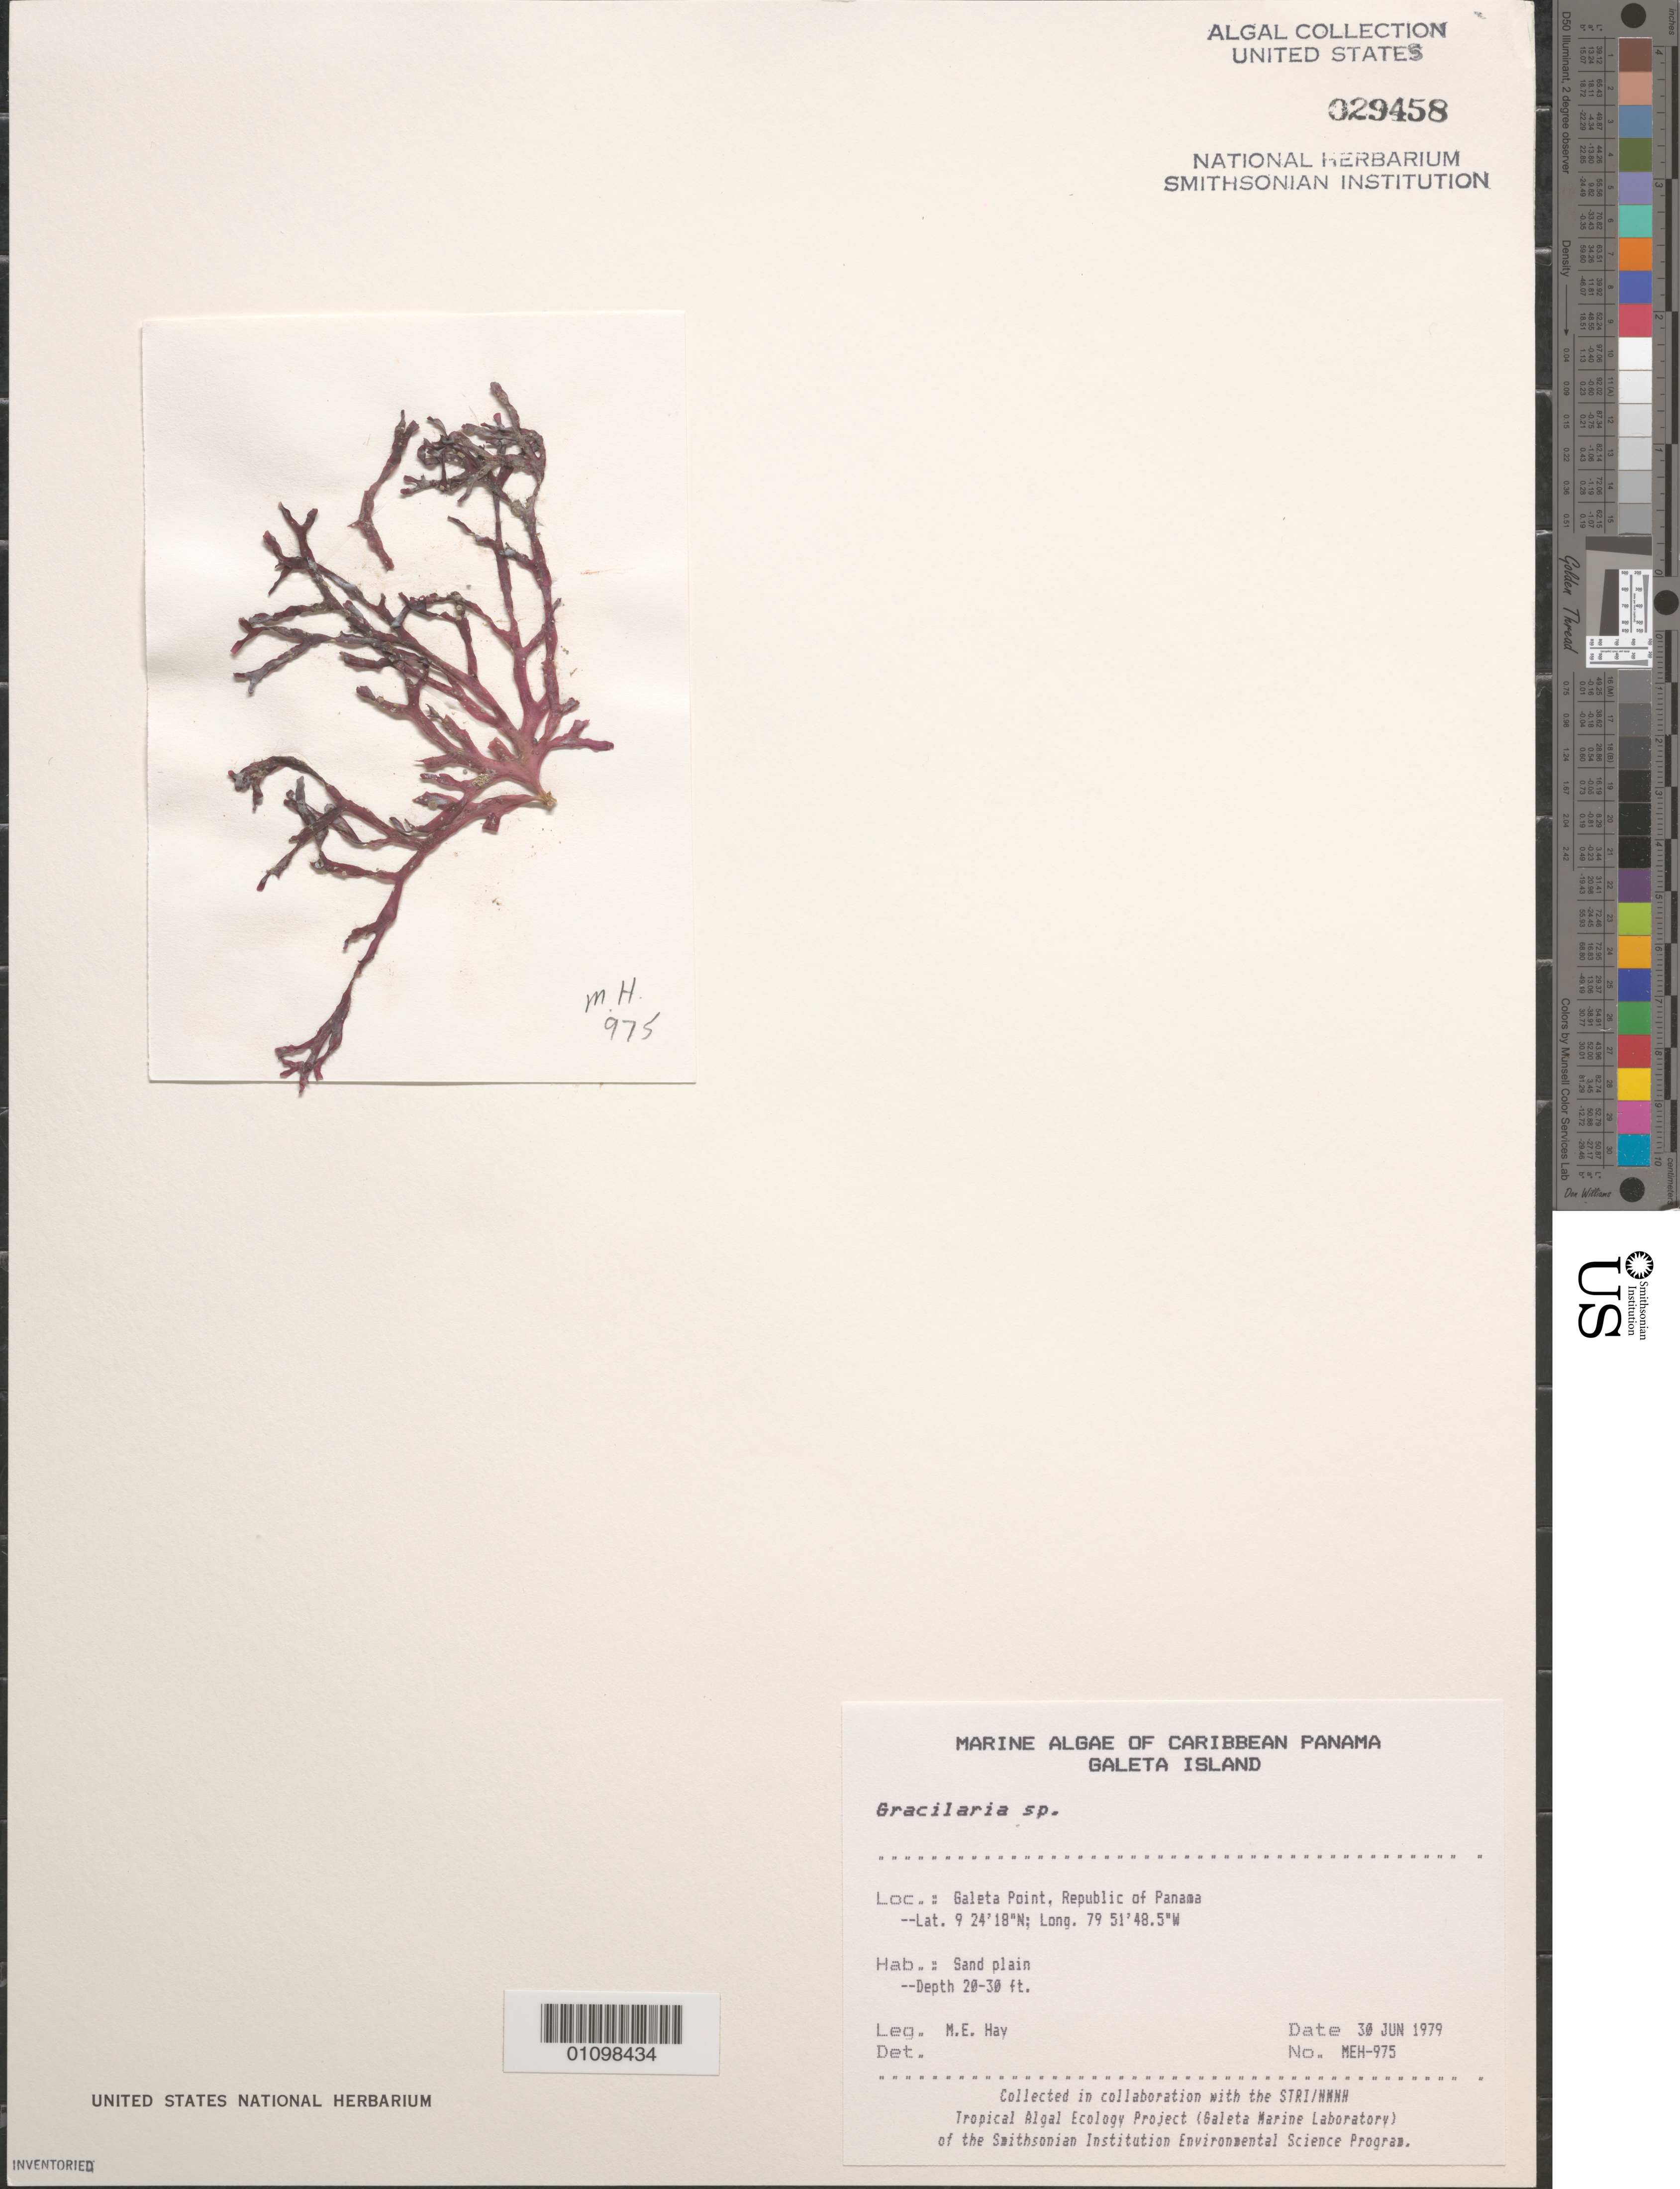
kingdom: Plantae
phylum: Rhodophyta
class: Florideophyceae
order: Gracilariales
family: Gracilariaceae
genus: Gracilaria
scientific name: Gracilaria sp.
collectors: M. E. Hay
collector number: MEH-975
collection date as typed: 30 Jun 1979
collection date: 1979-06-30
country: Panama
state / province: Colón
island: Galeta Island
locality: Galeta Point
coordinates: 9 24'18"N, 79 51'48.5"W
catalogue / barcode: US 29458